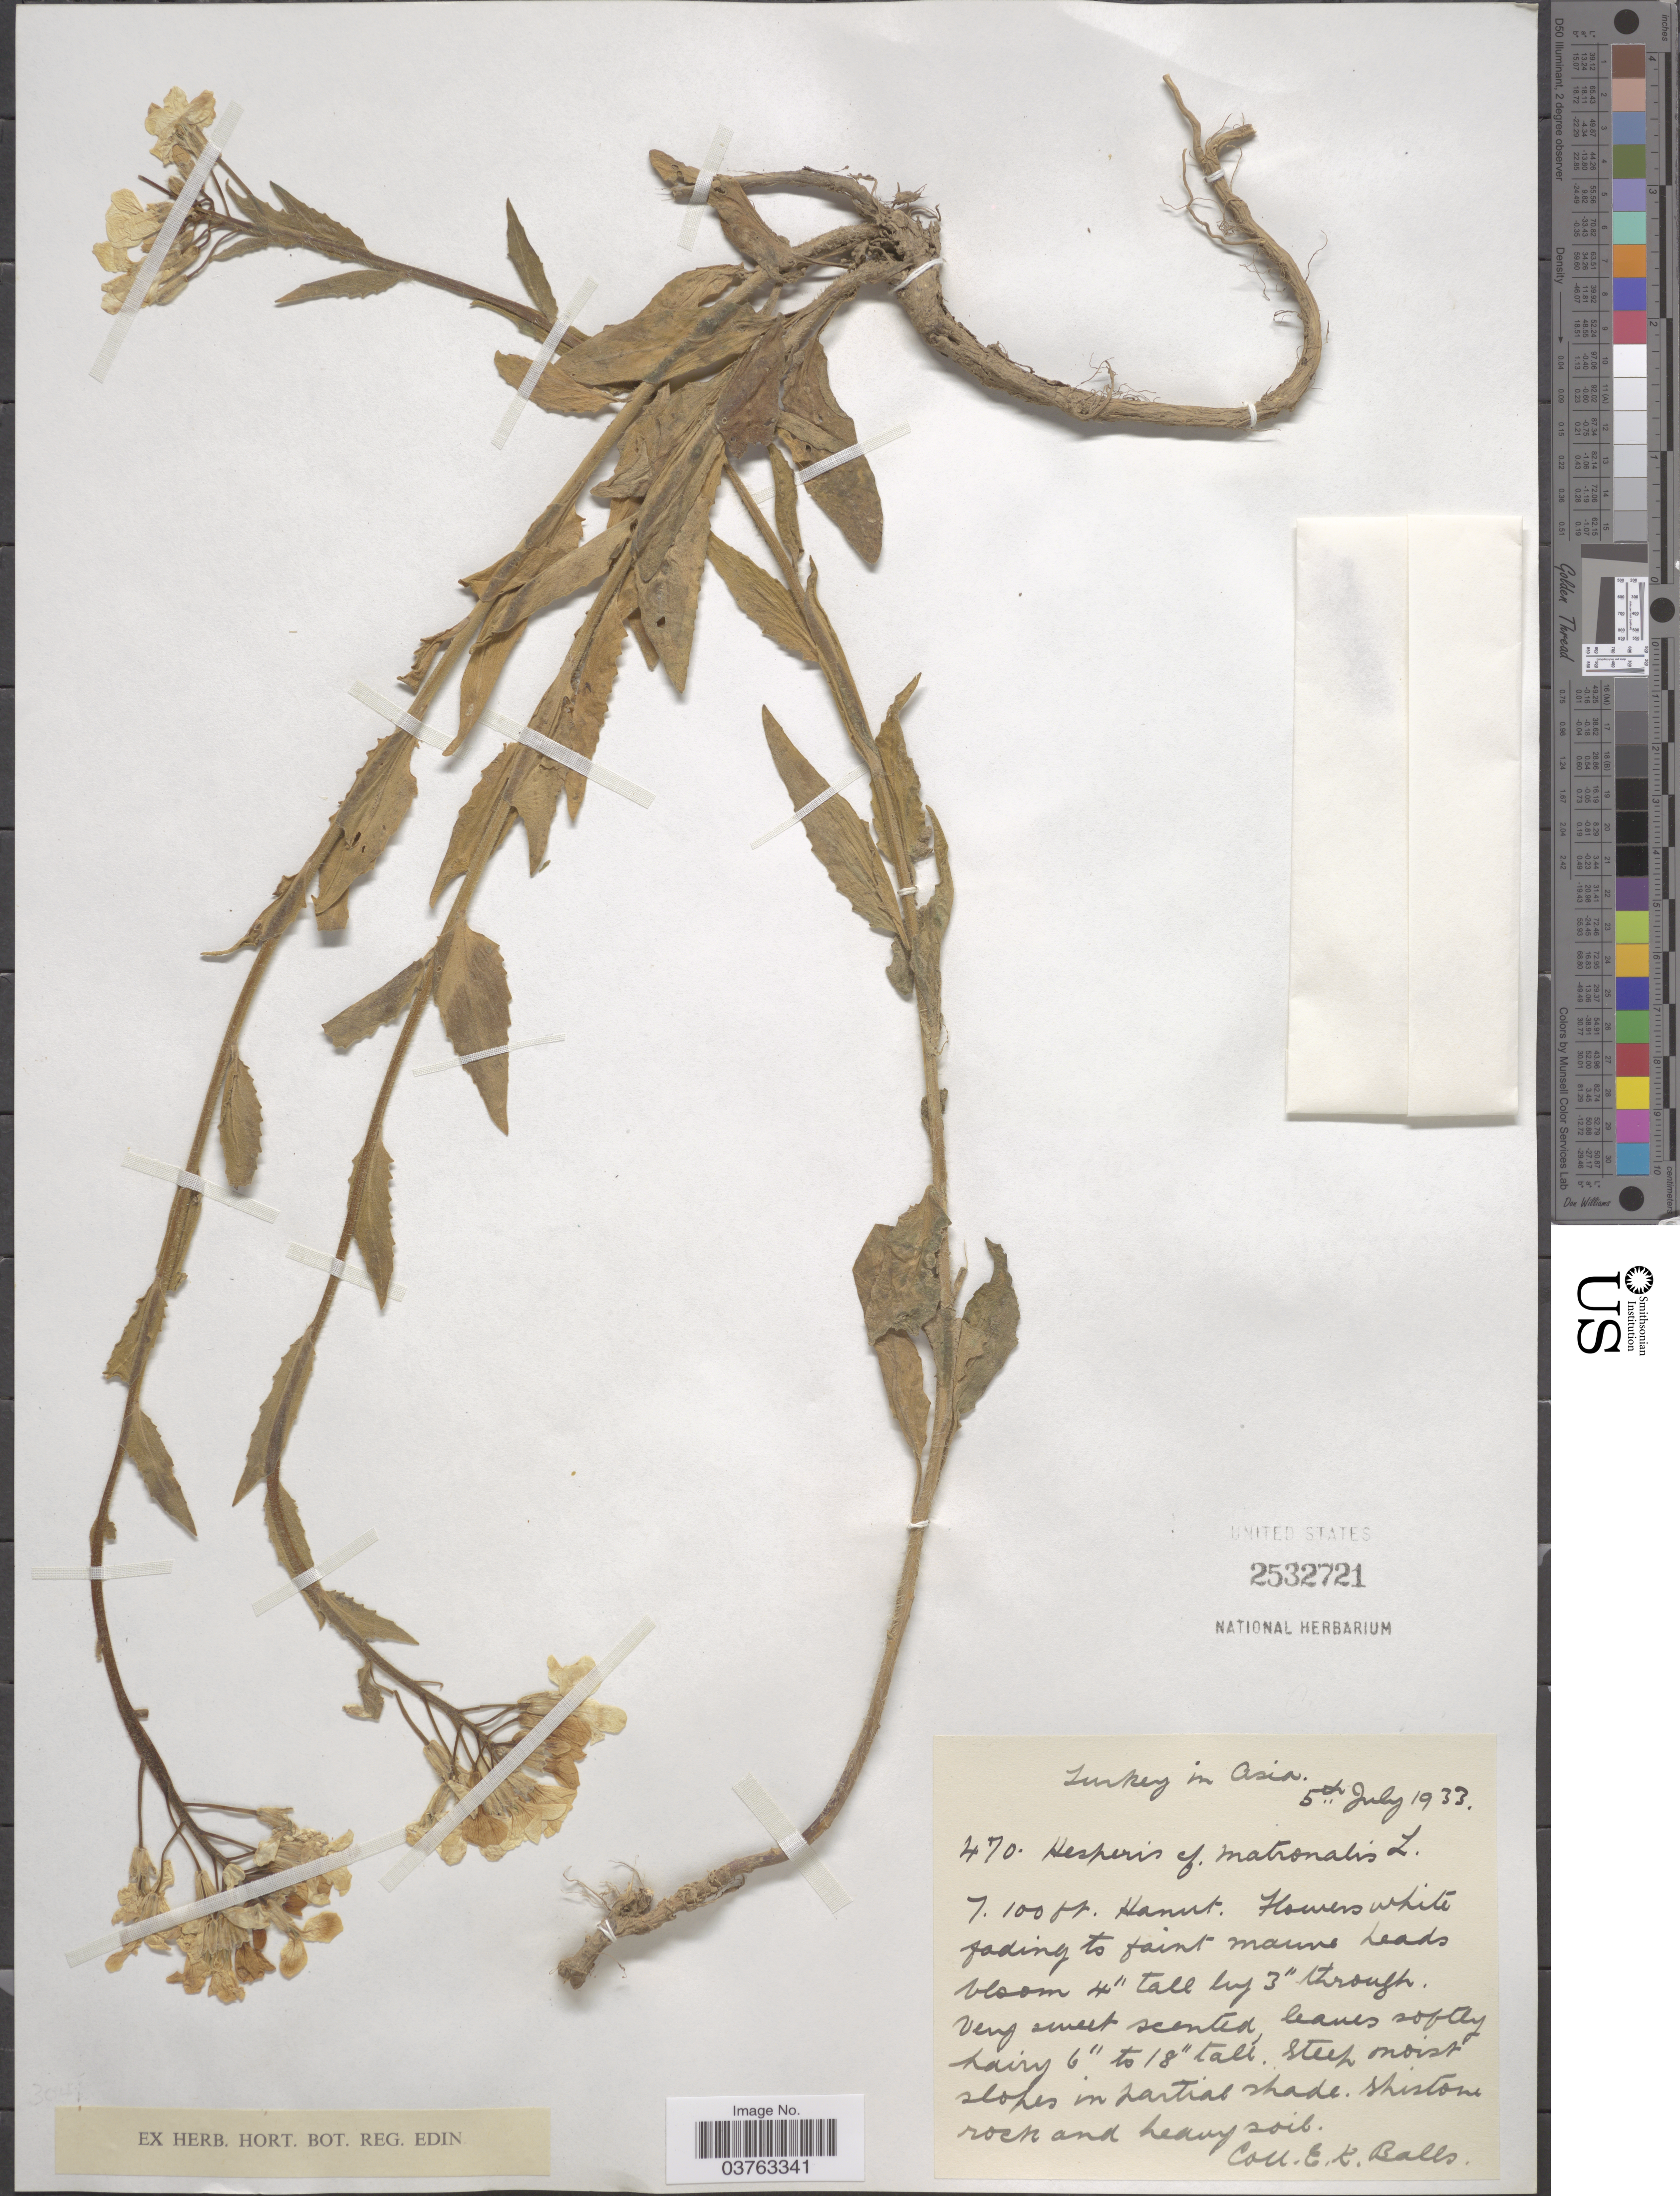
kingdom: Plantae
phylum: Tracheophyta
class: Magnoliopsida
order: Brassicales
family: Brassicaceae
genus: Hesperis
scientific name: Hesperis matronalis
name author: L.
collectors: E. K. Balls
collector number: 470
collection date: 1933-07-05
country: Turkey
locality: Turkey in Asia. Hanut [interpreted].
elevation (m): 2164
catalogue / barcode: US 2532721